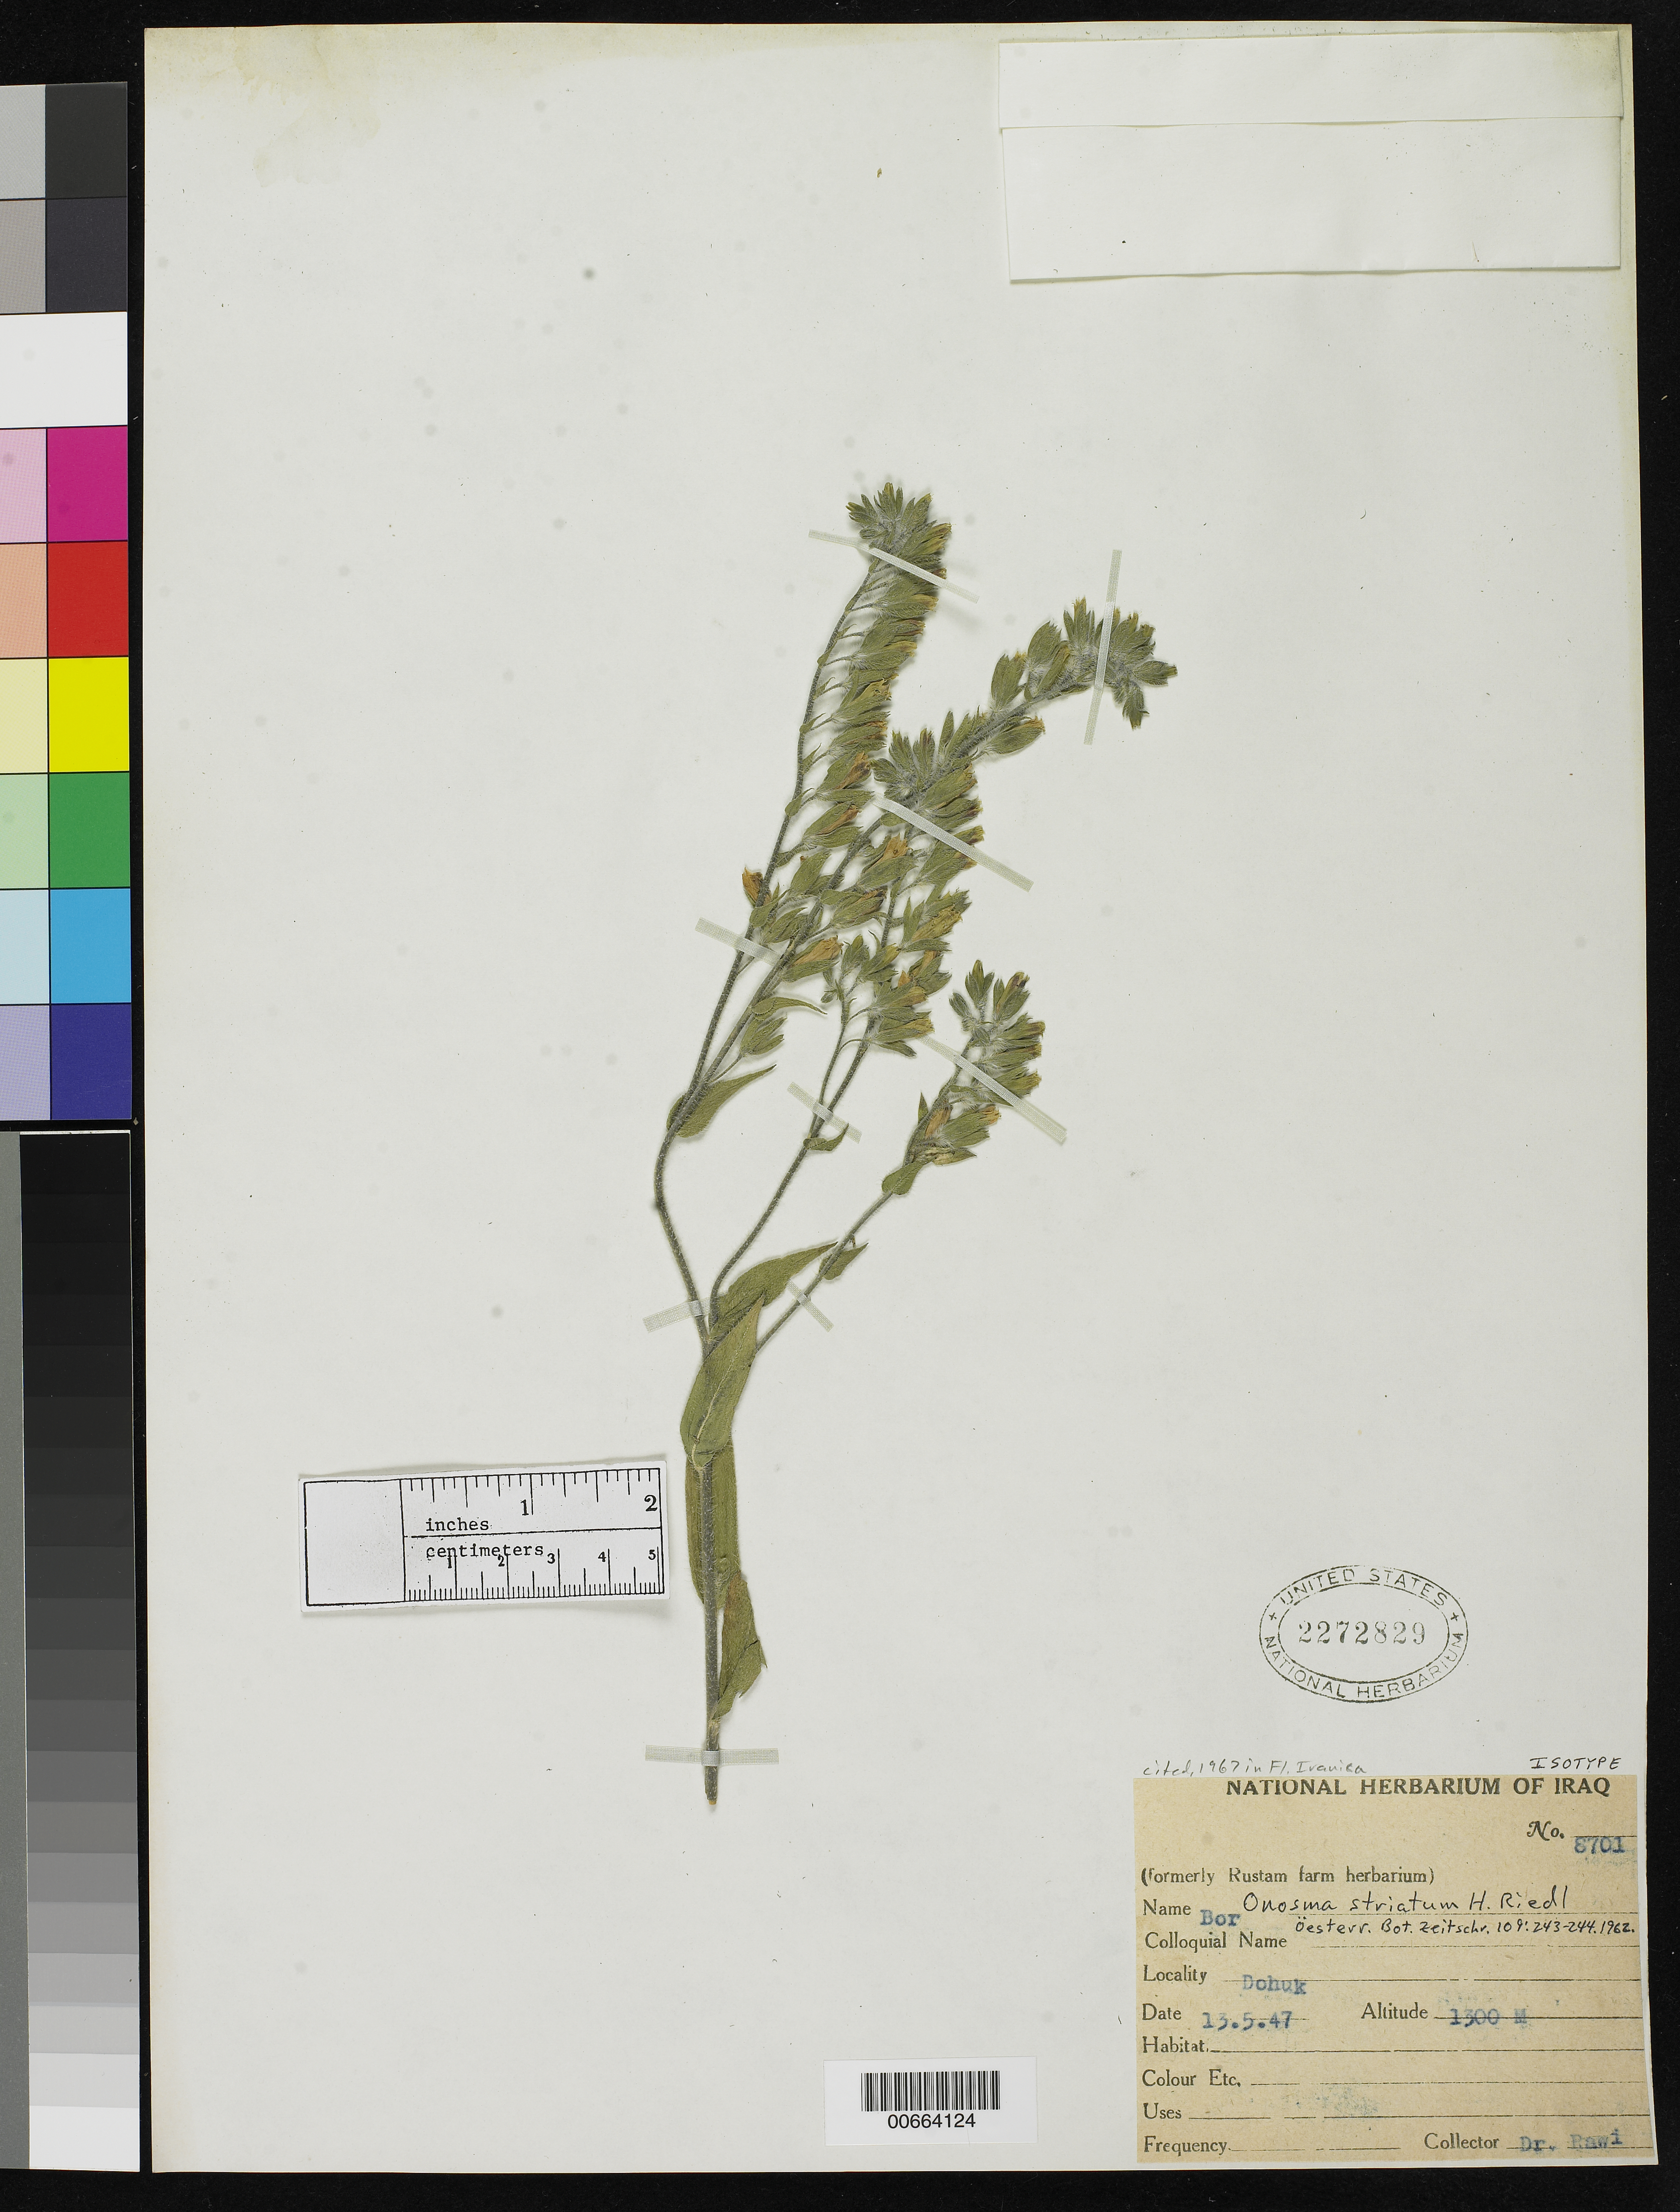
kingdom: Plantae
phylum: Tracheophyta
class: Magnoliopsida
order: Boraginales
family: Boraginaceae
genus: Onosma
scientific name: Onosma striatum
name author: Riedl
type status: Isotype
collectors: R. Rawi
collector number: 8701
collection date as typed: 13 May 1947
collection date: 1947-05-13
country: Iraq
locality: Dohuk.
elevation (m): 1300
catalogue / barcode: US 2272829